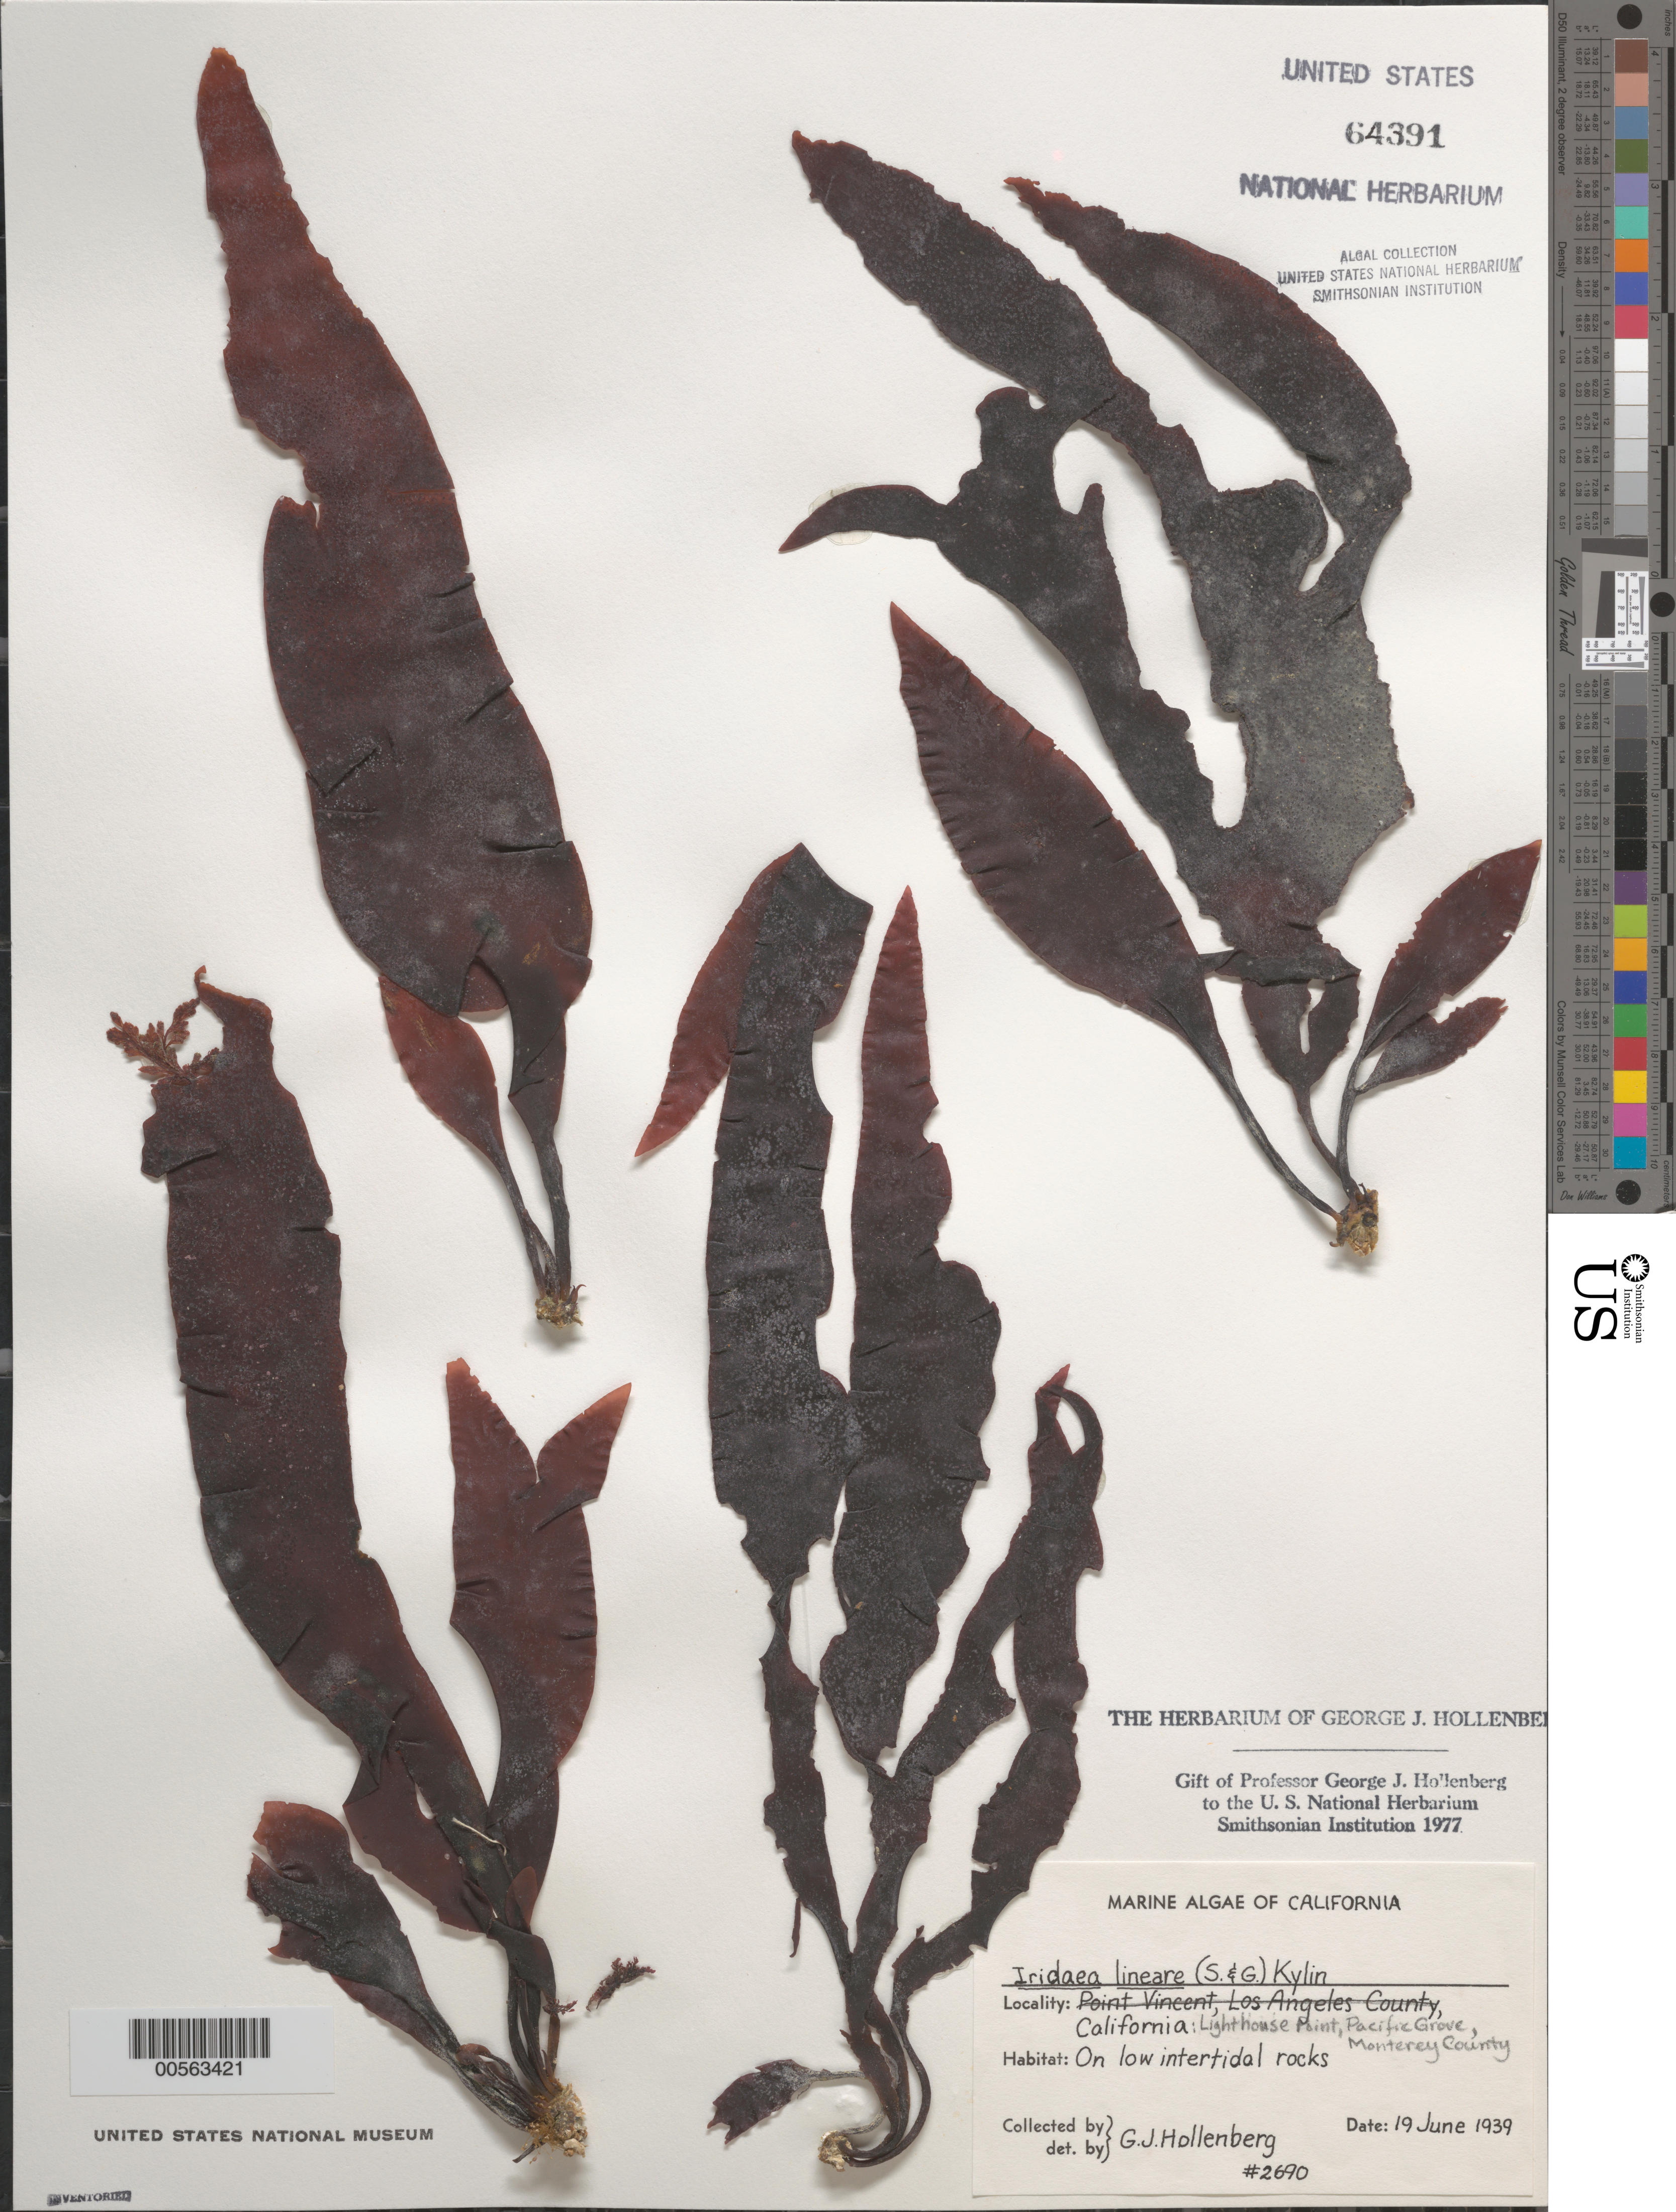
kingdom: Plantae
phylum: Rhodophyta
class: Florideophyceae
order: Gigartinales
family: Gigartinaceae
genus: Mazzaella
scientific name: Mazzaella linearis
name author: (Setchell & N.L. Gardner) Fredericq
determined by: Algae name updating Project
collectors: G. Hollenberg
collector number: GJH 2690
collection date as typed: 19 Jun 1939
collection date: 1939-06-19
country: United States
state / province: California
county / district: Monterey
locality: Lighthouse Point, near Pacific Grove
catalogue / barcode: US 64391